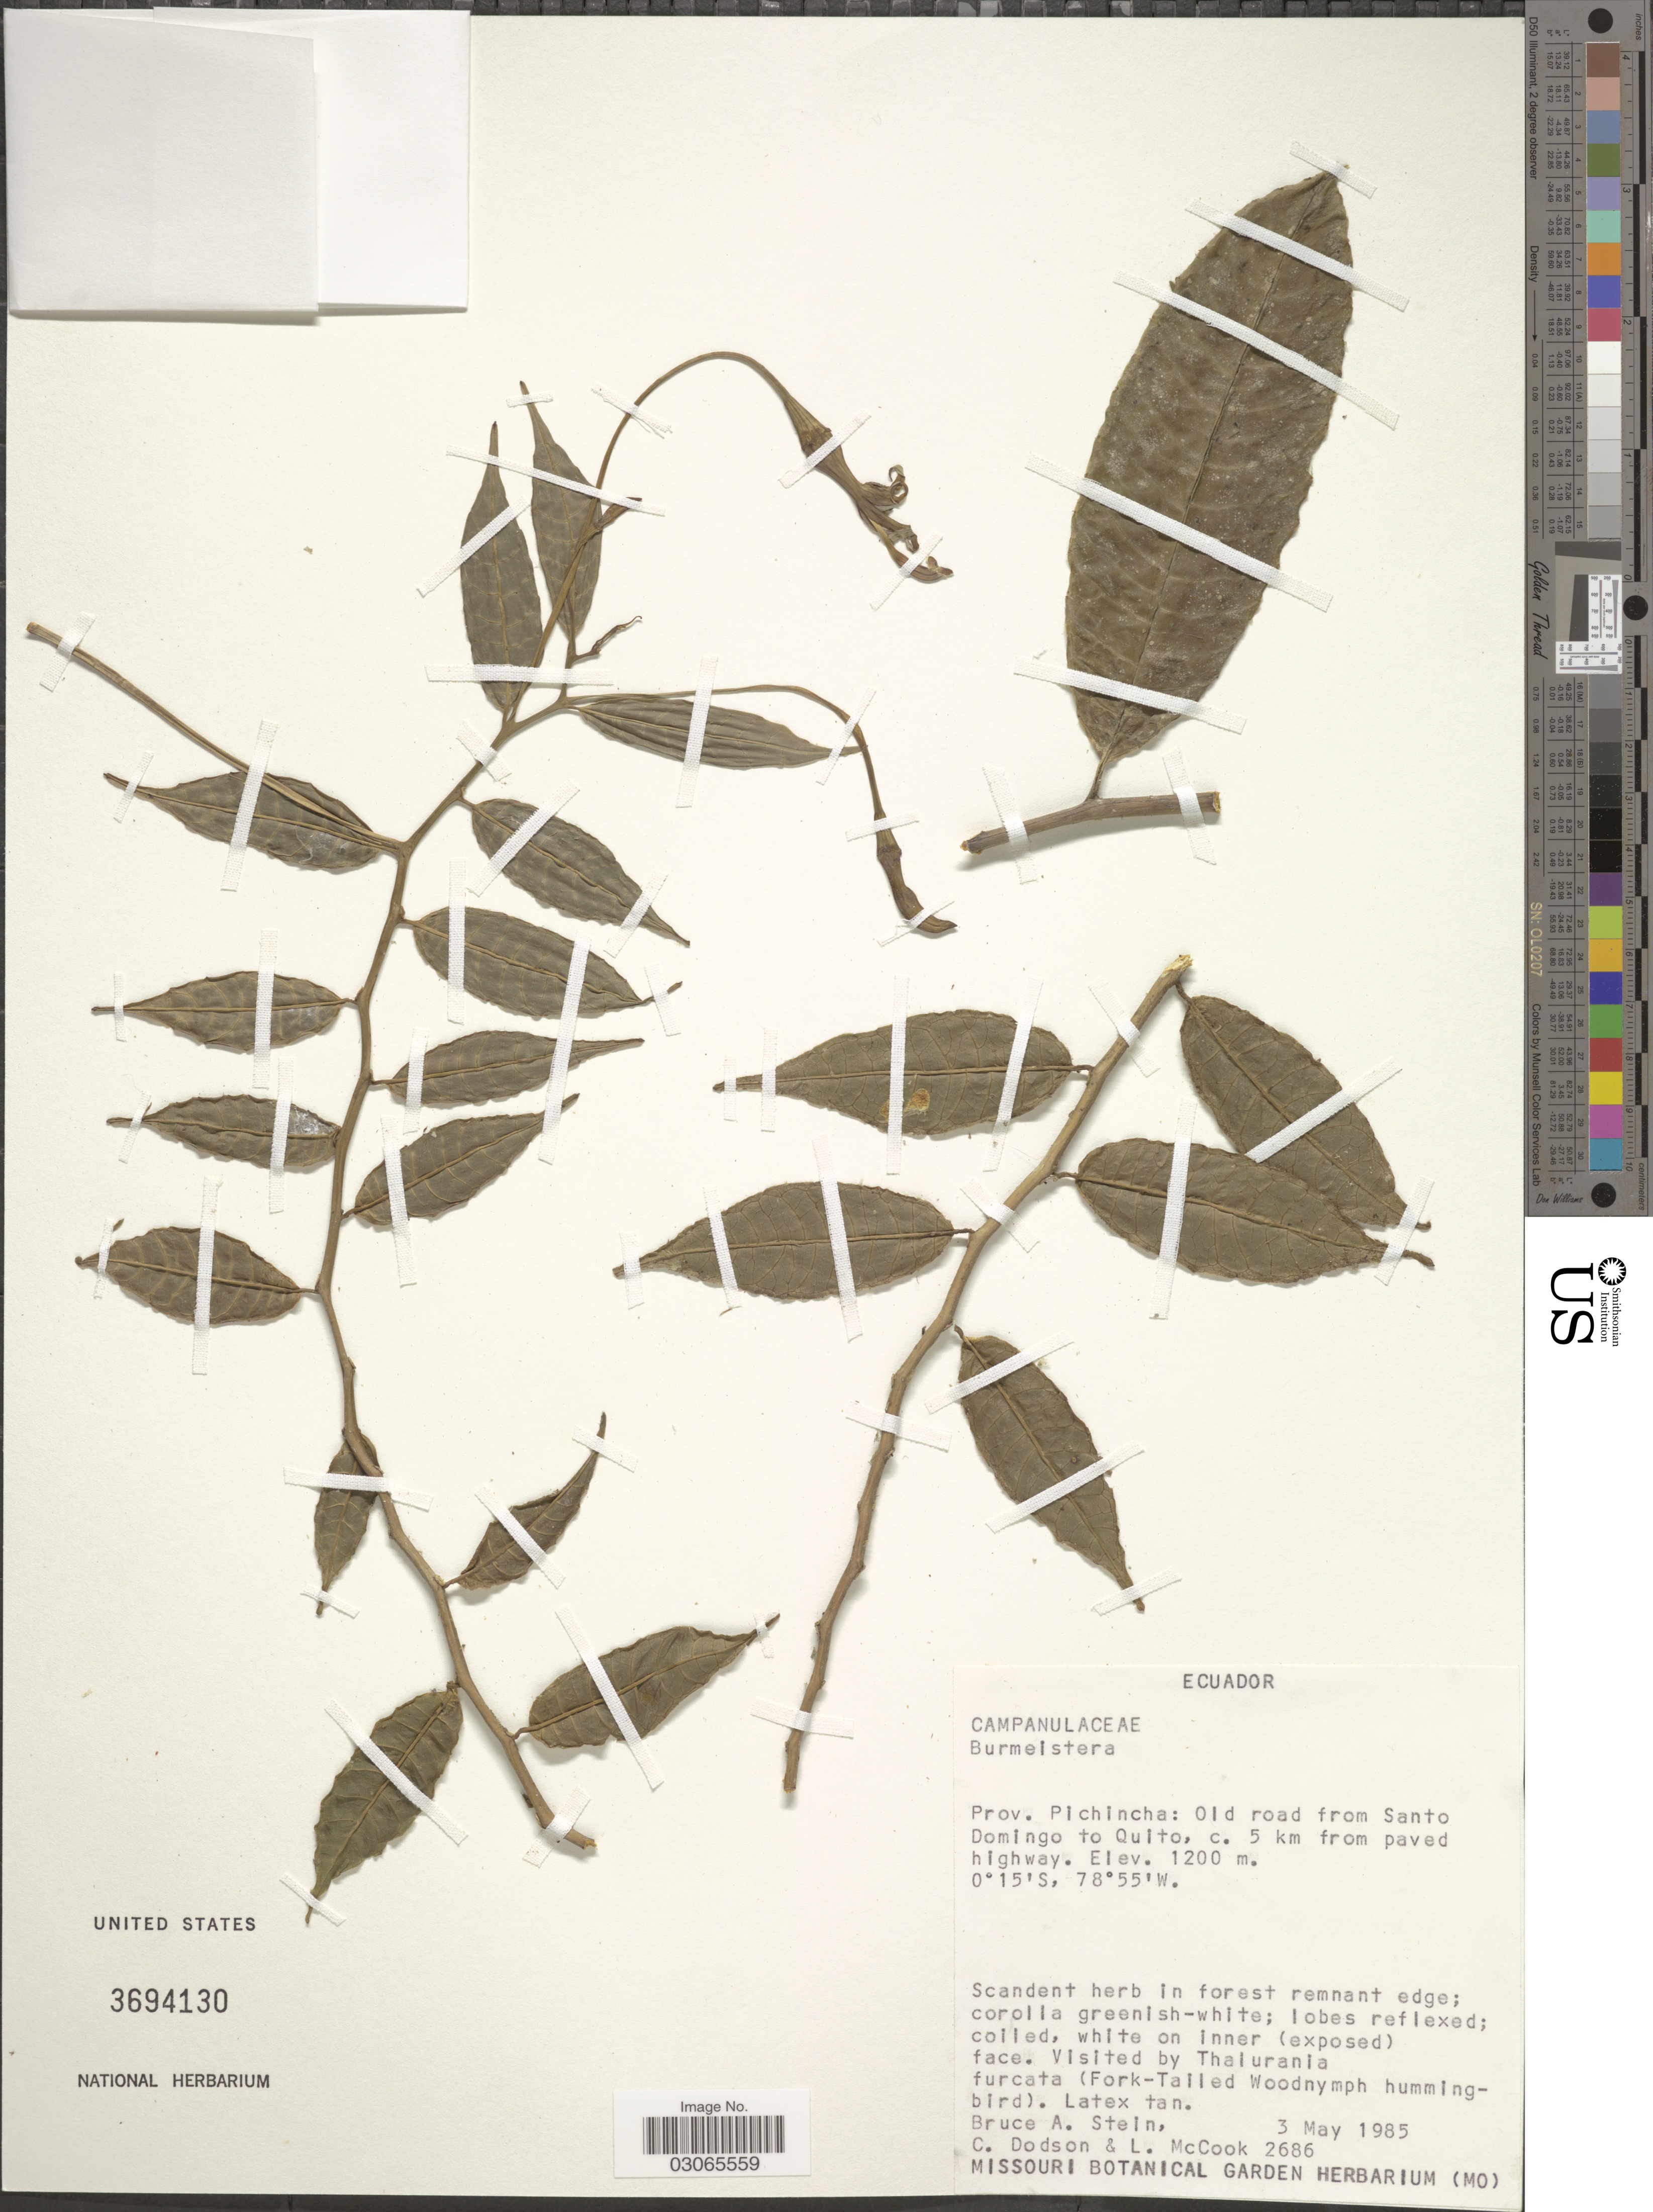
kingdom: Plantae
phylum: Tracheophyta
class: Magnoliopsida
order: Asterales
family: Campanulaceae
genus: Burmeistera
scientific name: Burmeistera sp.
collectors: B. A. Stein, C. Dodson & L. McCook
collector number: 2686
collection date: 1985-05-03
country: Ecuador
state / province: Pichincha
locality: Old road from Santo Domingo to Quito, c. 5 km from paved highway.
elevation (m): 1200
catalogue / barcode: US 3694130